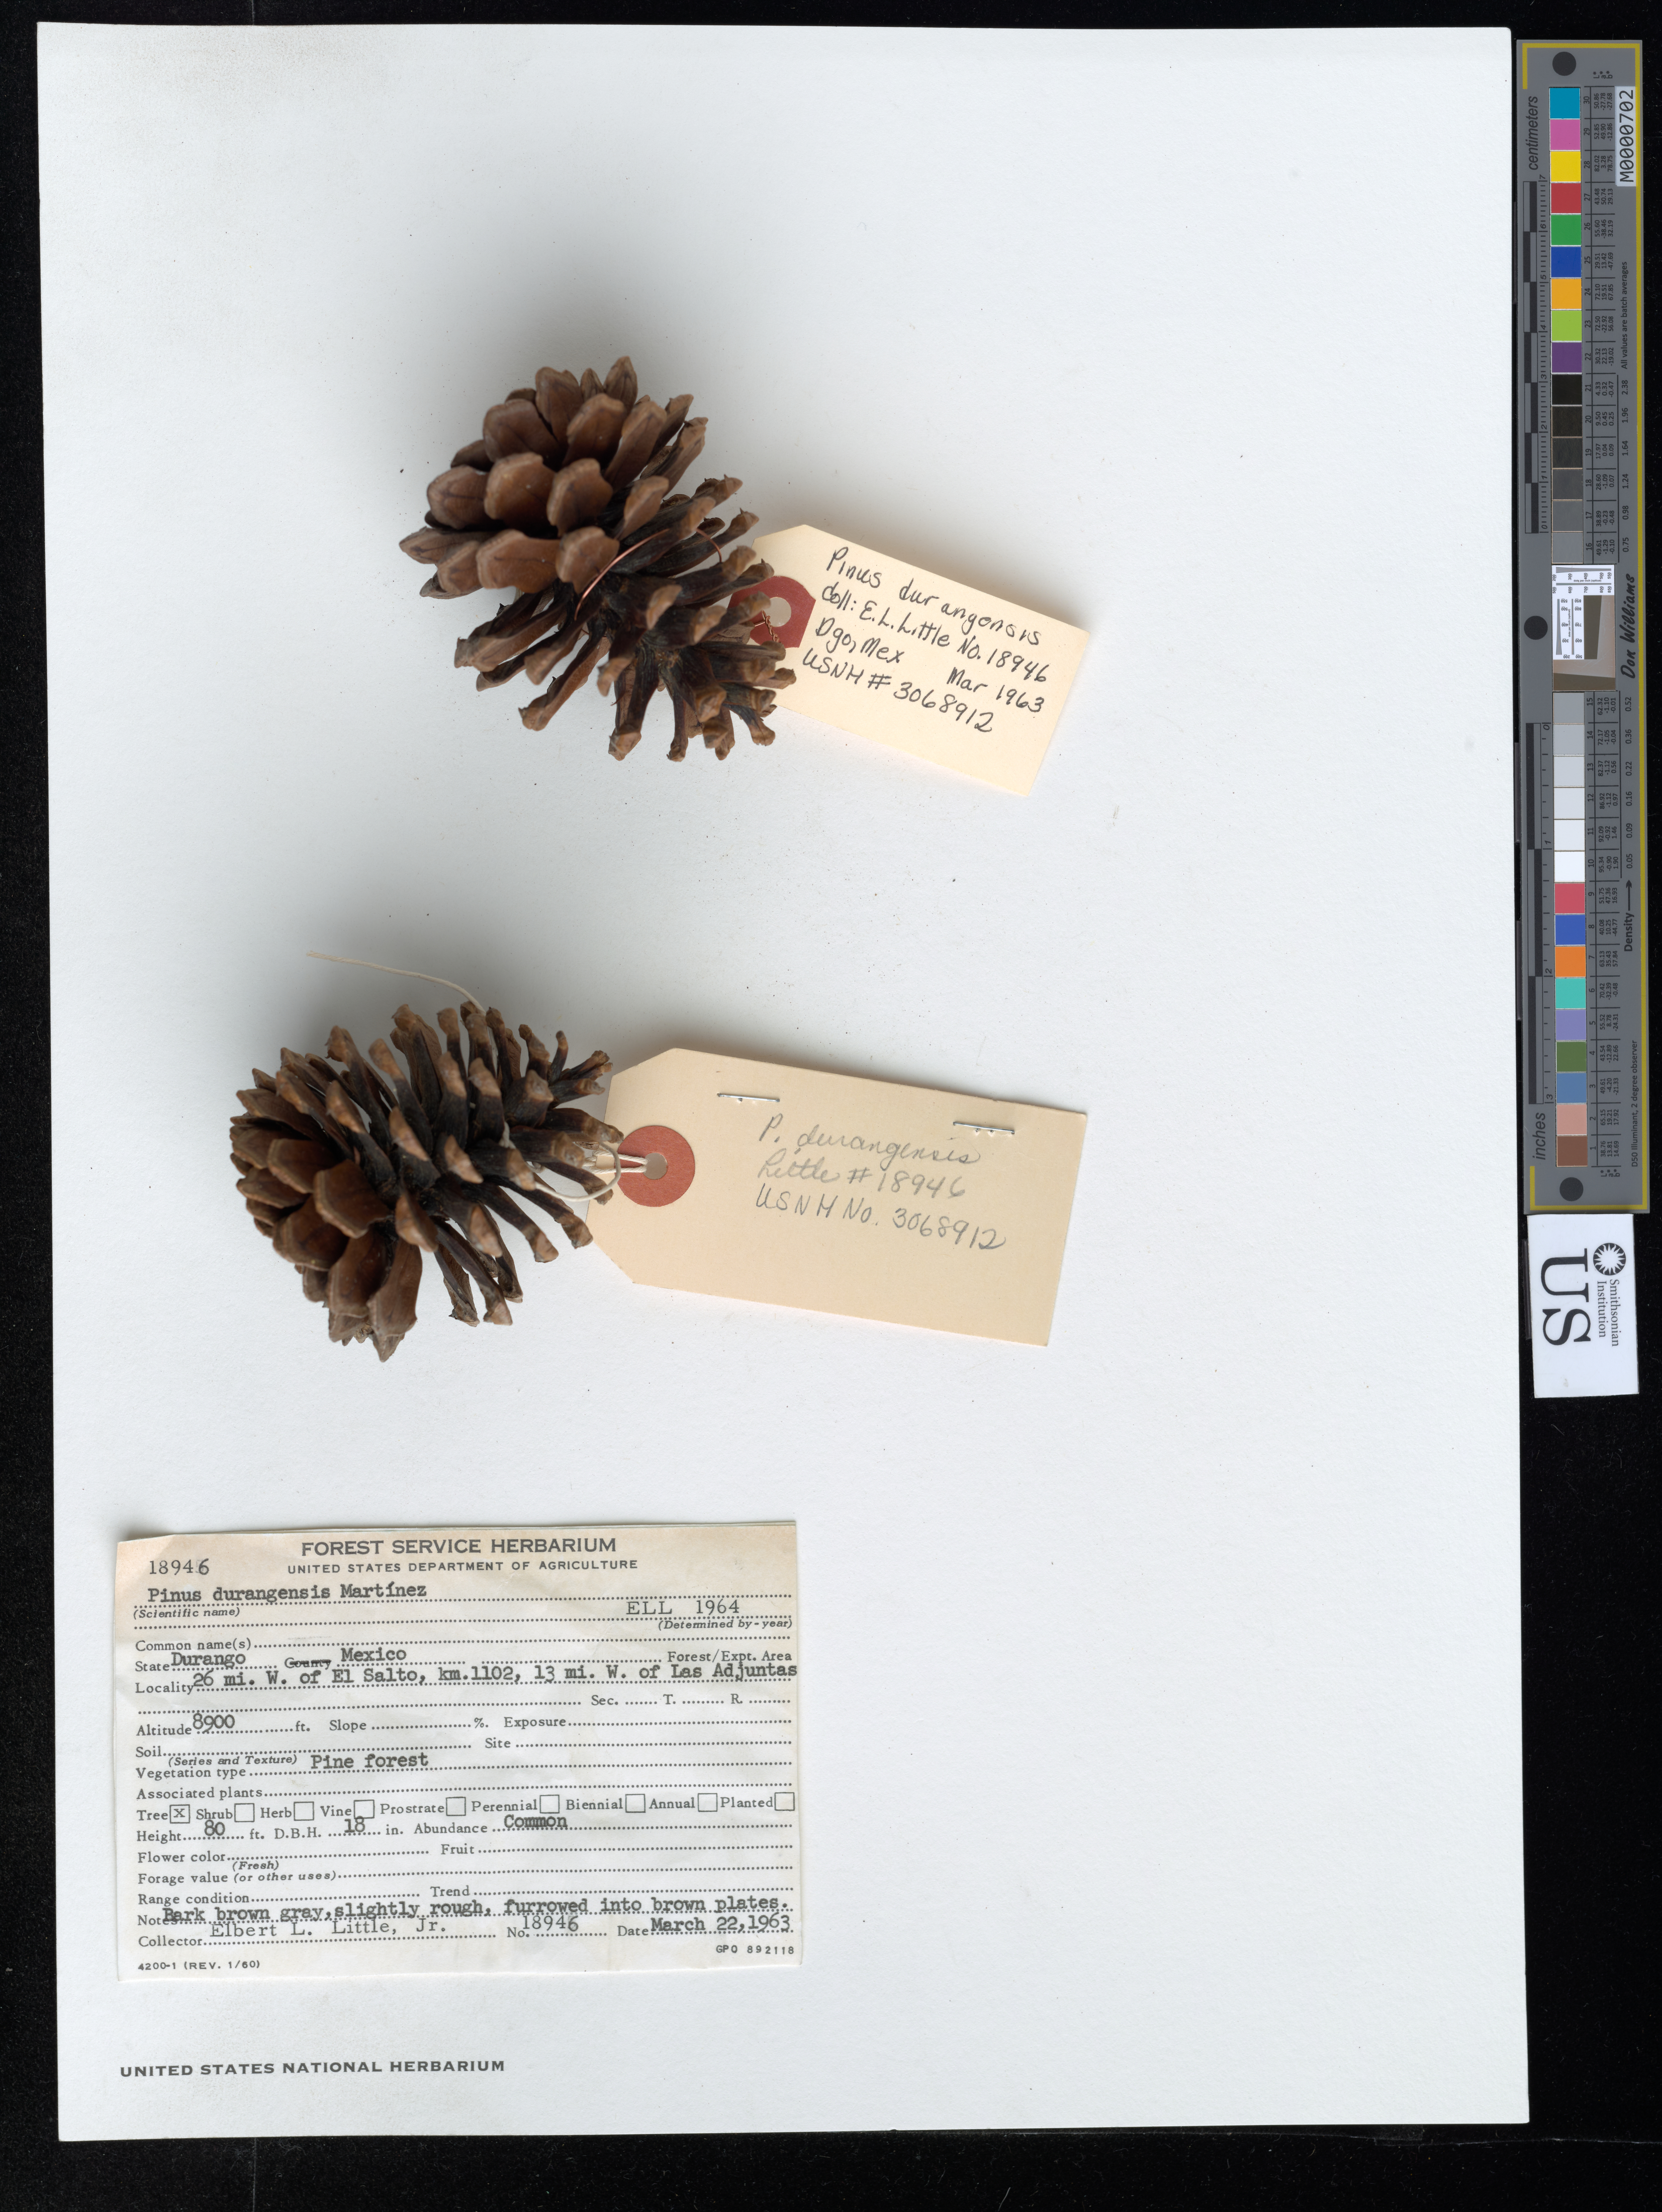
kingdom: Plantae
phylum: Tracheophyta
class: Pinopsida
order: Pinales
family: Pinaceae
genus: Pinus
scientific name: Pinus durangensis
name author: Martínez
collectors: E. L. Little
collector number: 18946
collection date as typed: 22 Mar 1963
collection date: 1963-03-22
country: Mexico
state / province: Durango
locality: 25 mi. W of El Salto - Km. 1102; 13 mi. W of Las Adjuntas.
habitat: Pine forest.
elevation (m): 2713